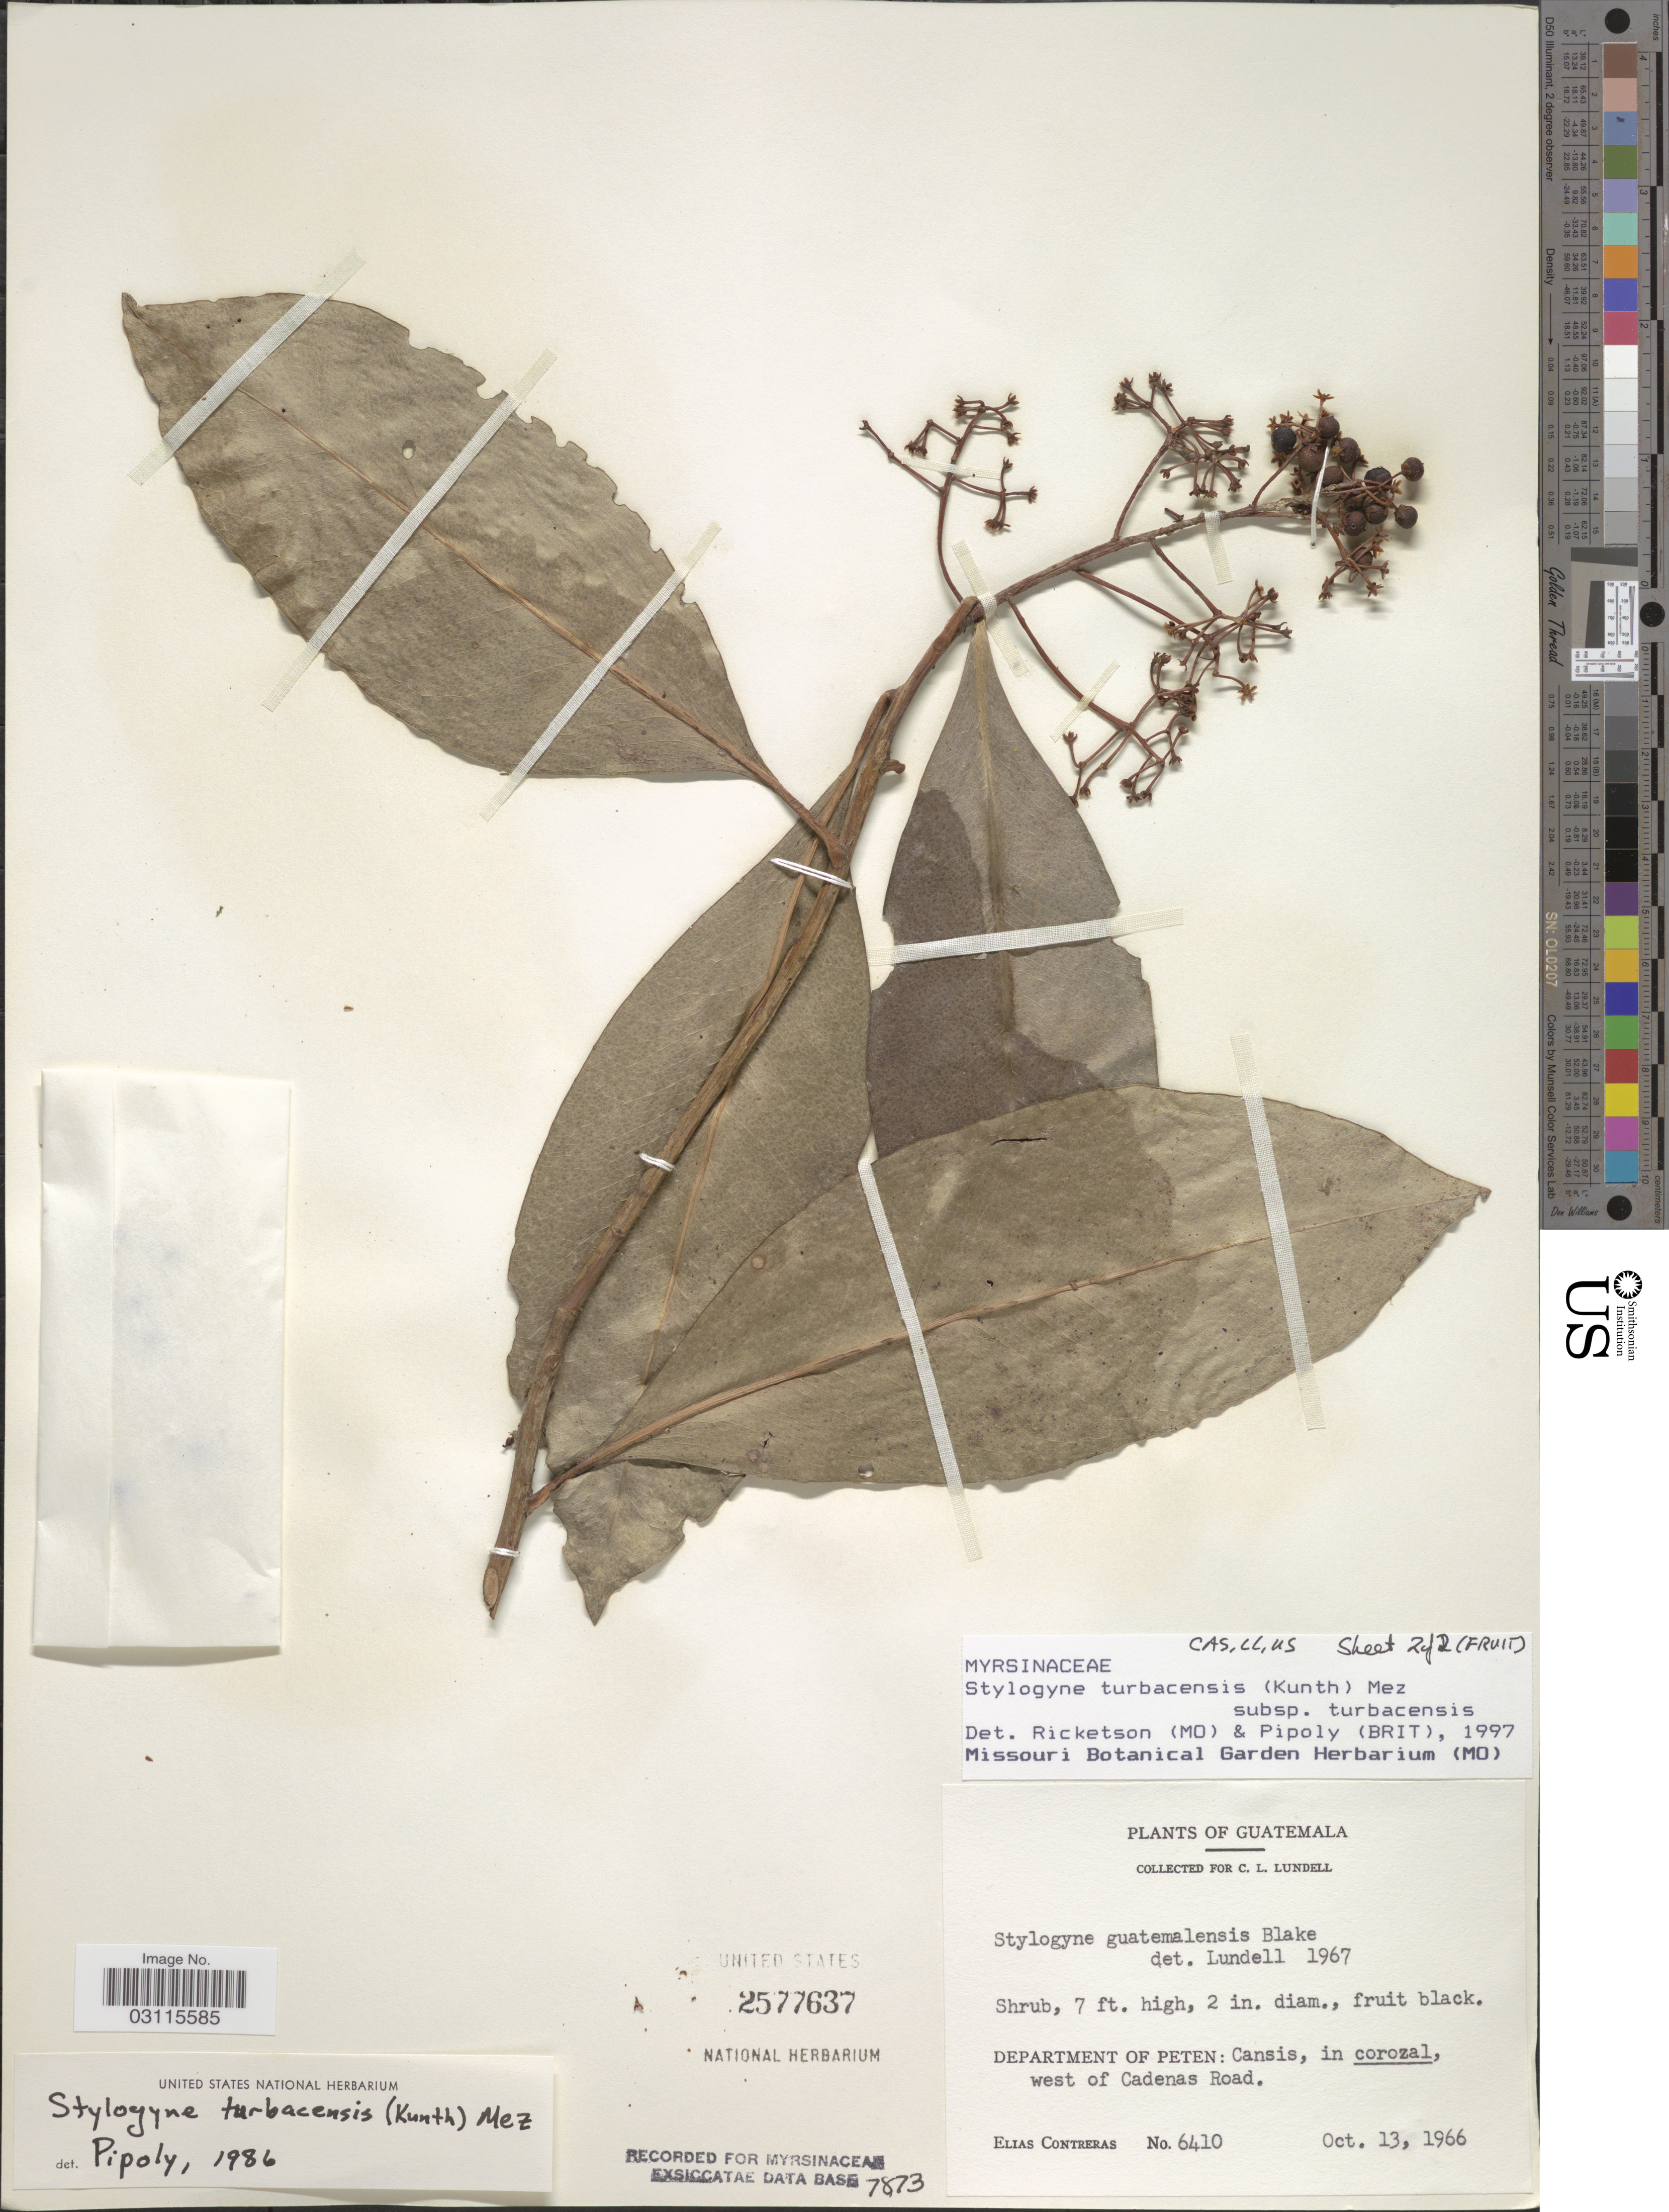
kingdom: Plantae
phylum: Tracheophyta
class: Magnoliopsida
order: Ericales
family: Primulaceae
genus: Stylogyne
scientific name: Stylogyne turbacensis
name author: (Kunth) Mez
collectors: E. Contreras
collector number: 6410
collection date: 1966-10-13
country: Guatemala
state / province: El Petén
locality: Department of Peten: Cansis, in corozal west of Cadenas Road.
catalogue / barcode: US 2577637